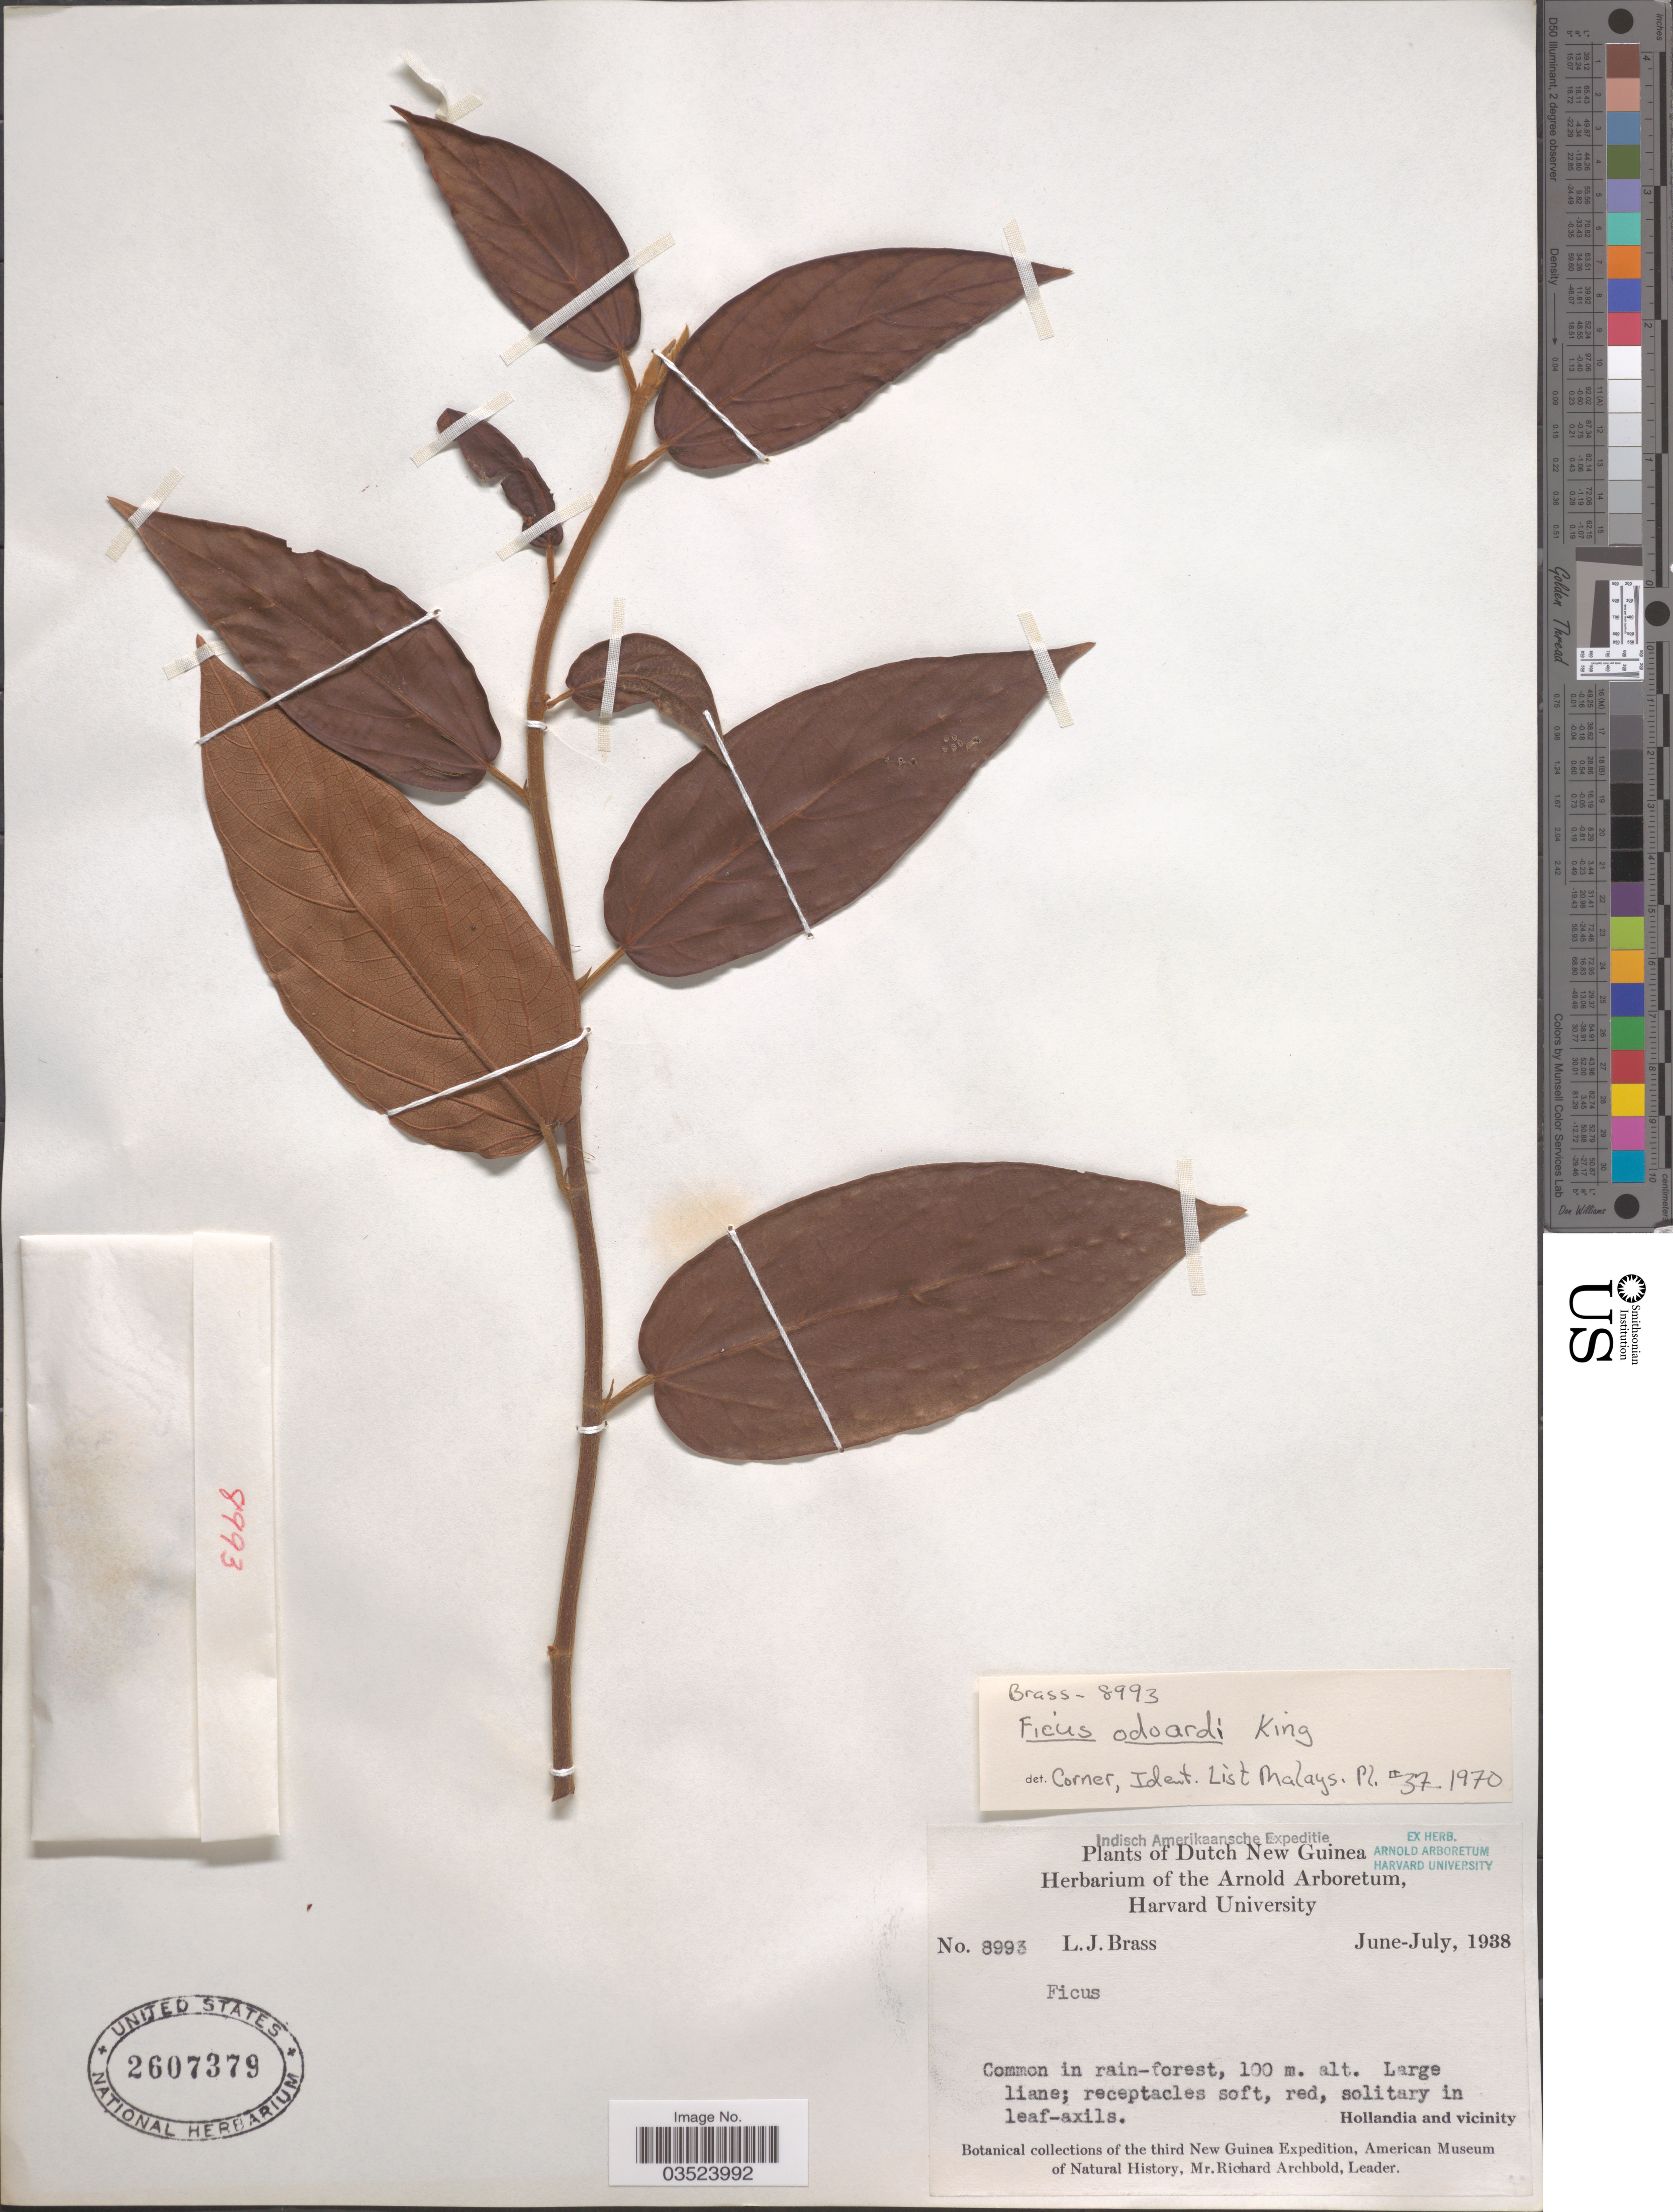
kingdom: Plantae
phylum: Tracheophyta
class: Magnoliopsida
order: Rosales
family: Moraceae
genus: Ficus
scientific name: Ficus odoardii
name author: King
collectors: L. J. Brass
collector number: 8993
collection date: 1938-06/1938-07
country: Indonesia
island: New Guinea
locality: Dutch New Guinea. Hollandia and vicinity.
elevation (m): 100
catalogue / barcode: US 2607379